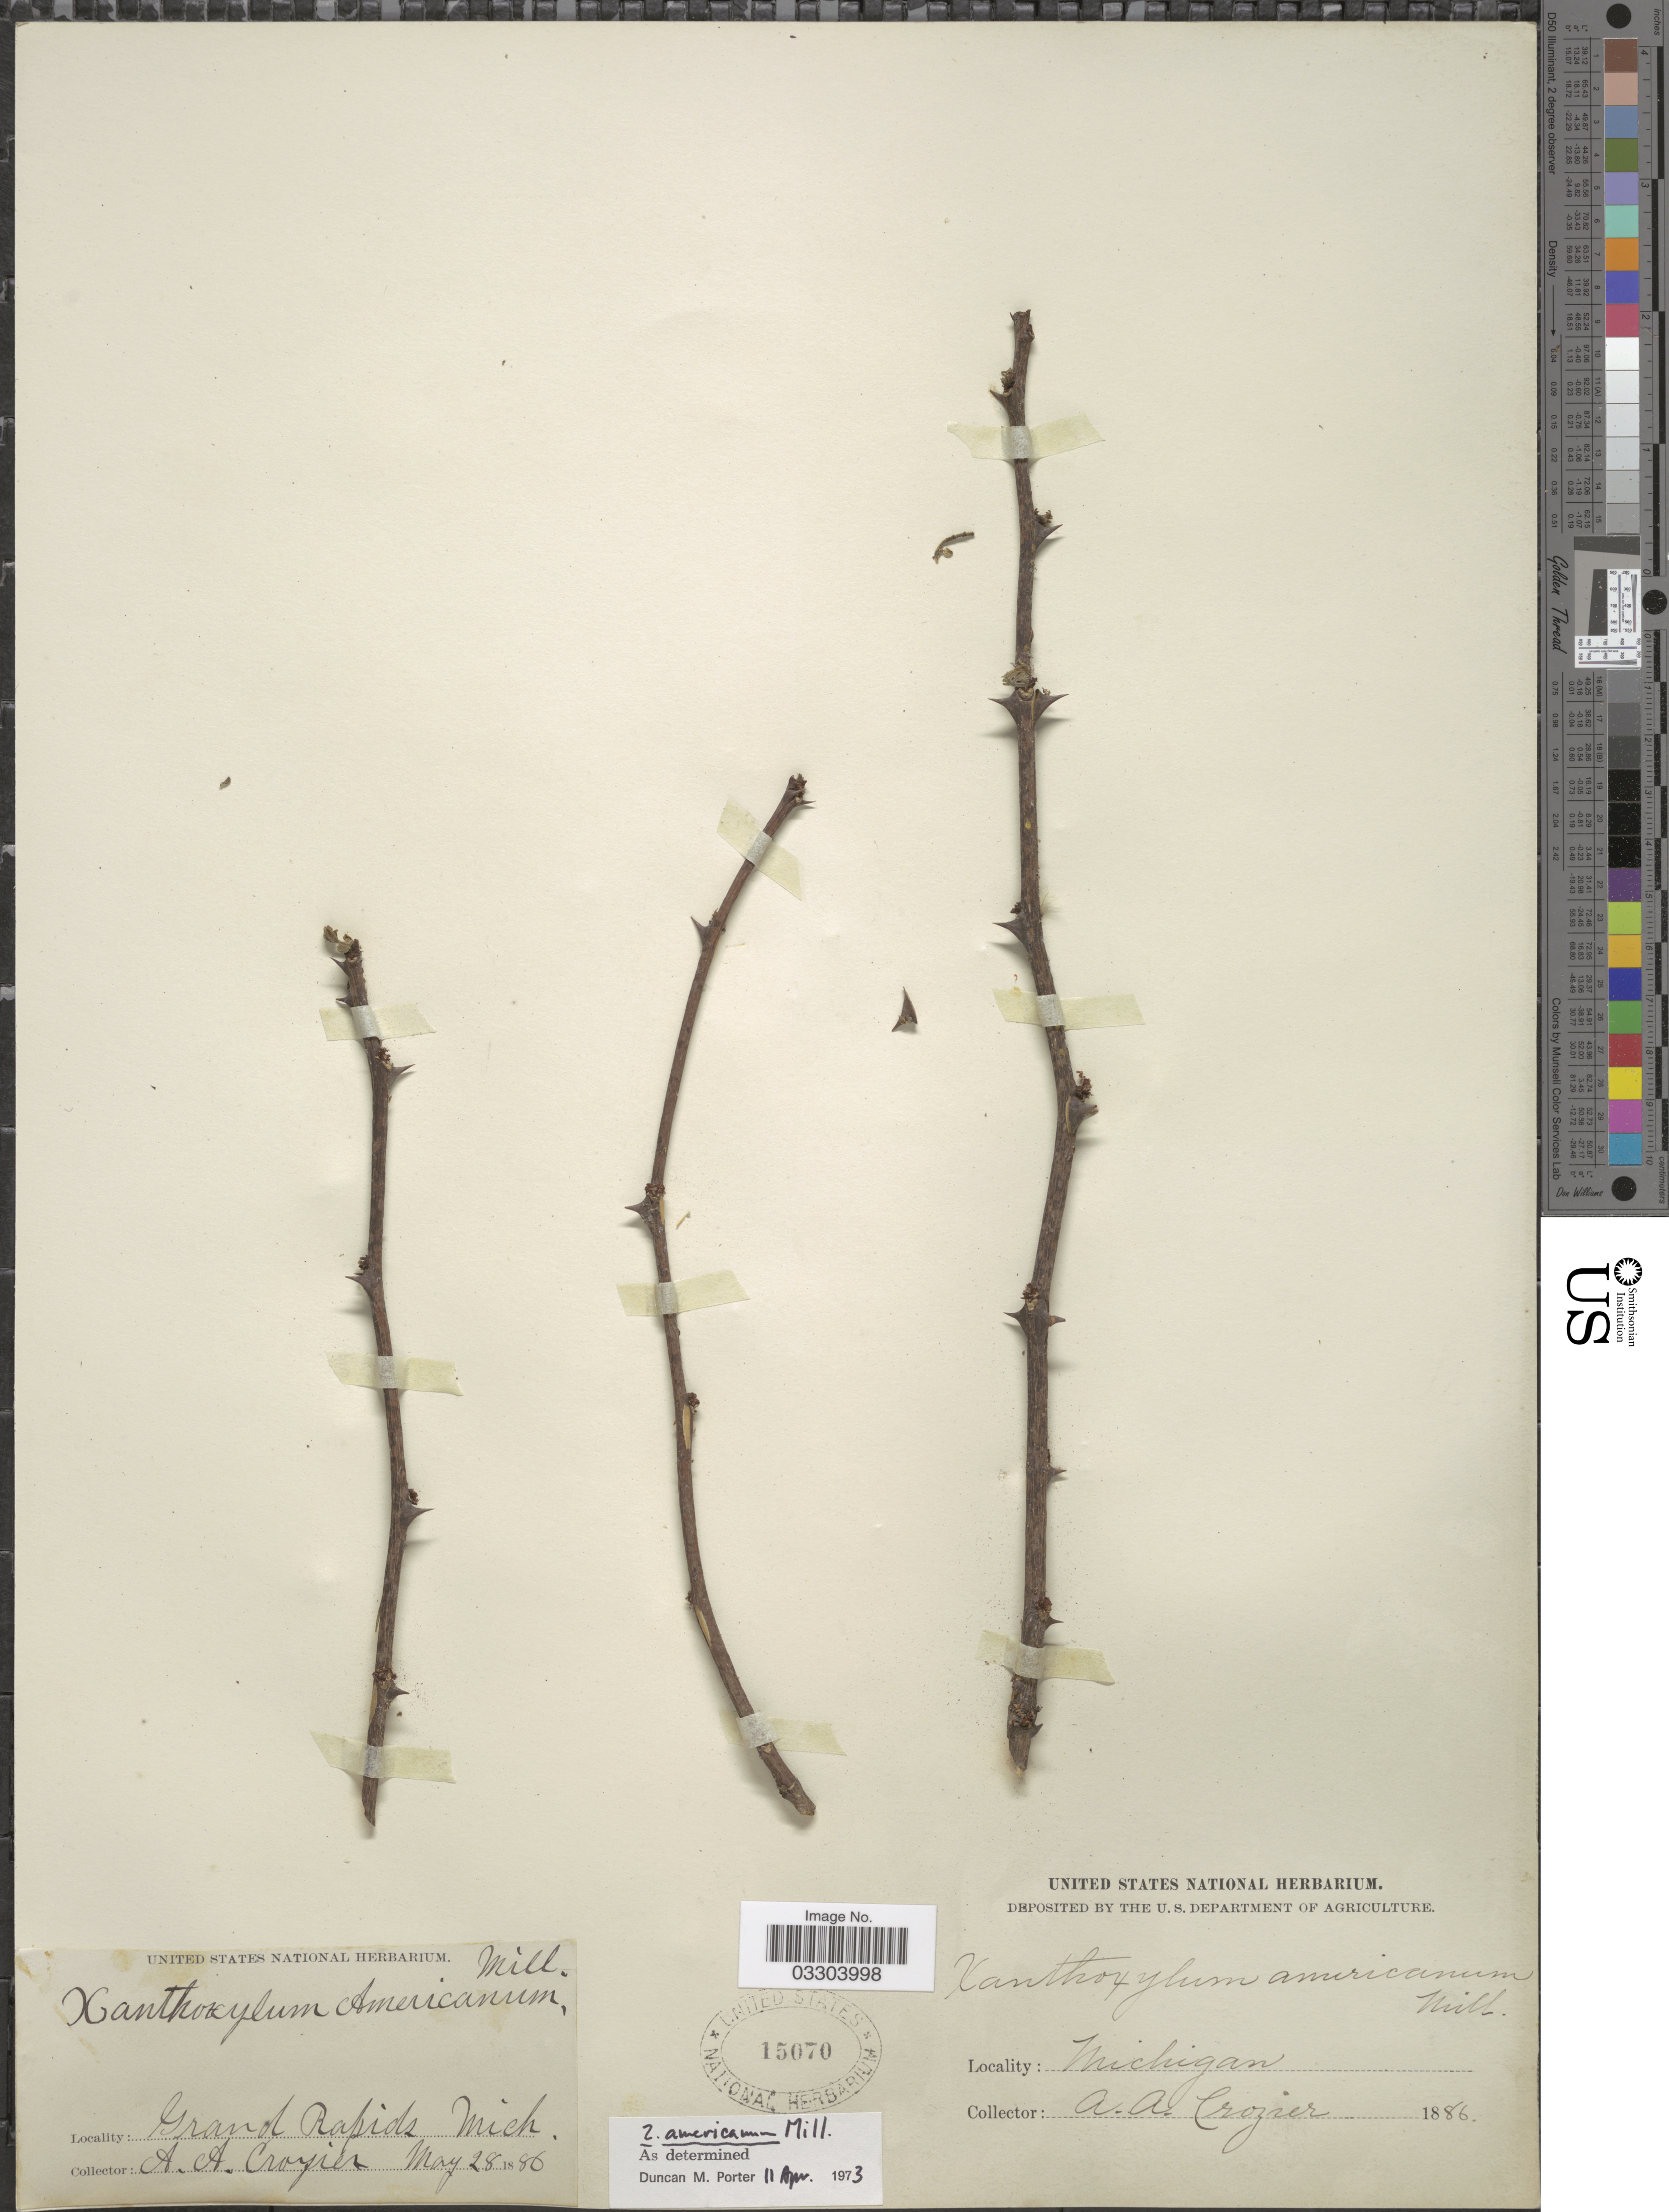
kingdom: Plantae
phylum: Tracheophyta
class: Magnoliopsida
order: Sapindales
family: Rutaceae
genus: Zanthoxylum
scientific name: Zanthoxylum americanum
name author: Mill.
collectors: A. Crozier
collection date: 1886-05-28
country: United States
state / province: Michigan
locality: Grand Rapids.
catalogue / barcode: US 15070